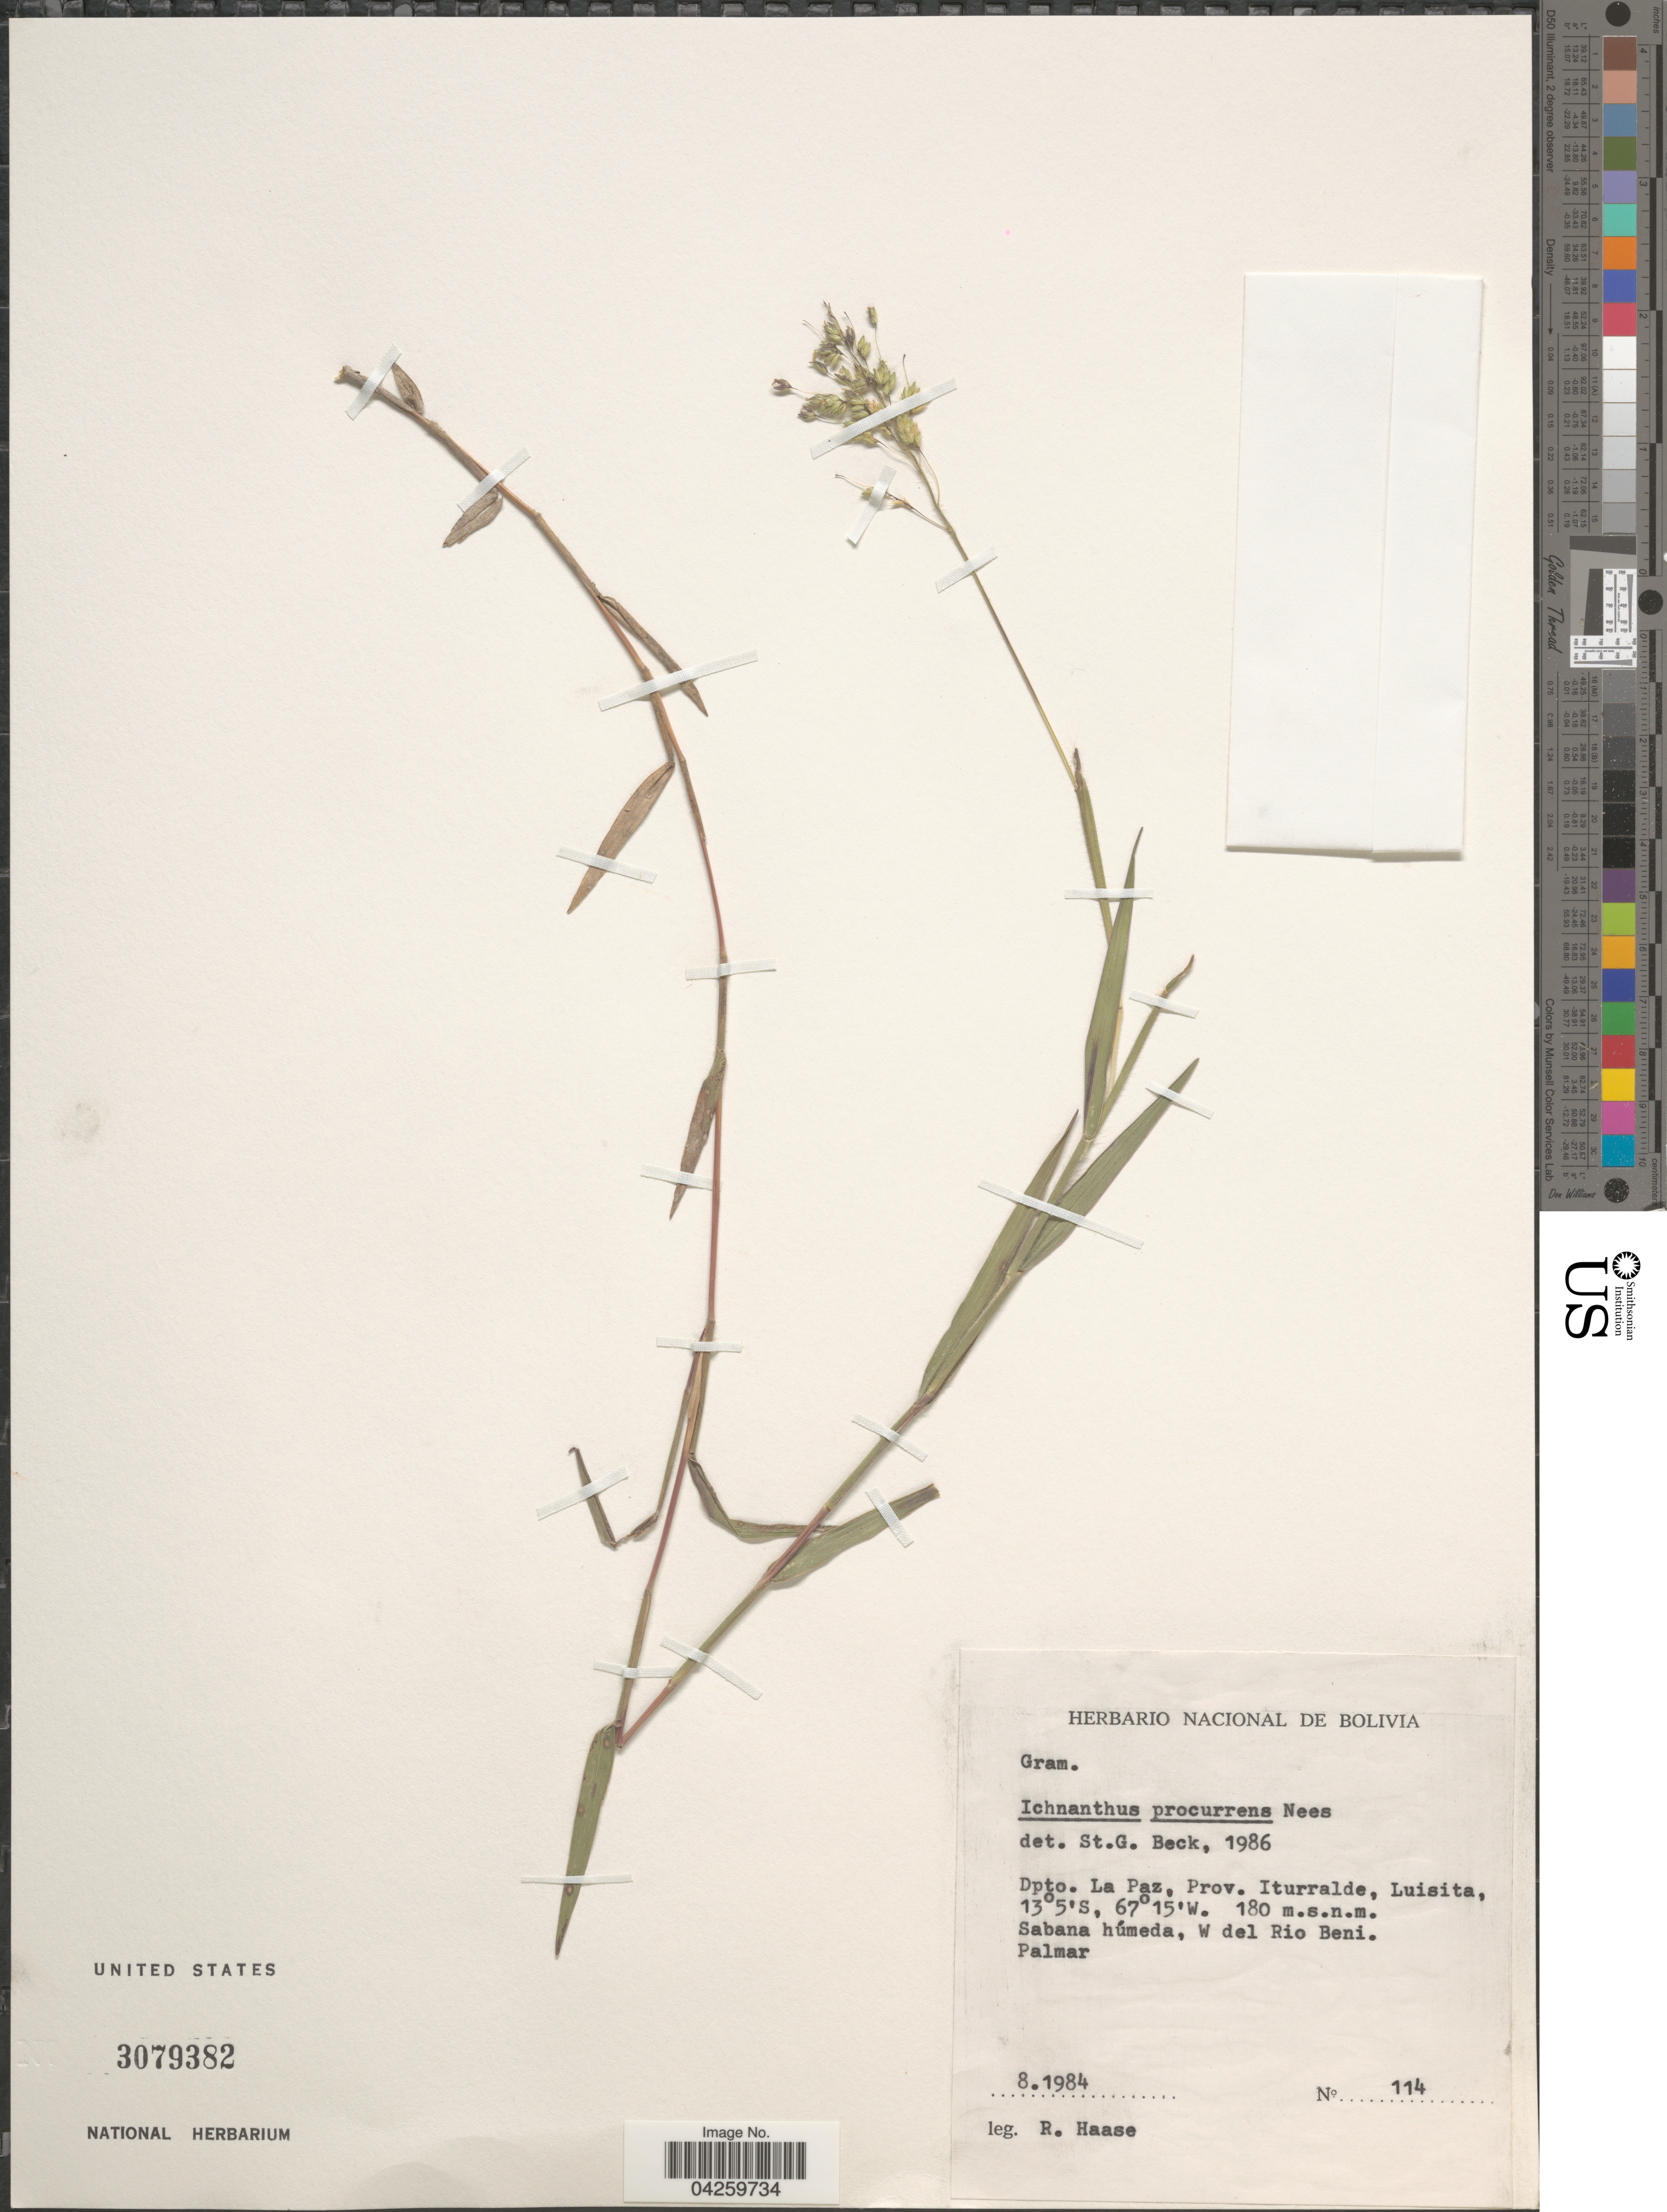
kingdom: Plantae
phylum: Tracheophyta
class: Liliopsida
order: Poales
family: Poaceae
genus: Ichnanthus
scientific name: Ichnanthus procurrens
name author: (Nees ex Trin.) Swallen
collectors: R. Haase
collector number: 114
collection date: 1984-08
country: Bolivia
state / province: La Paz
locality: Dpto. La Paz, Prov. Iturralde, Luisita. Sabana húmeda, W del Rio Beni.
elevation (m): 180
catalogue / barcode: US 3079382